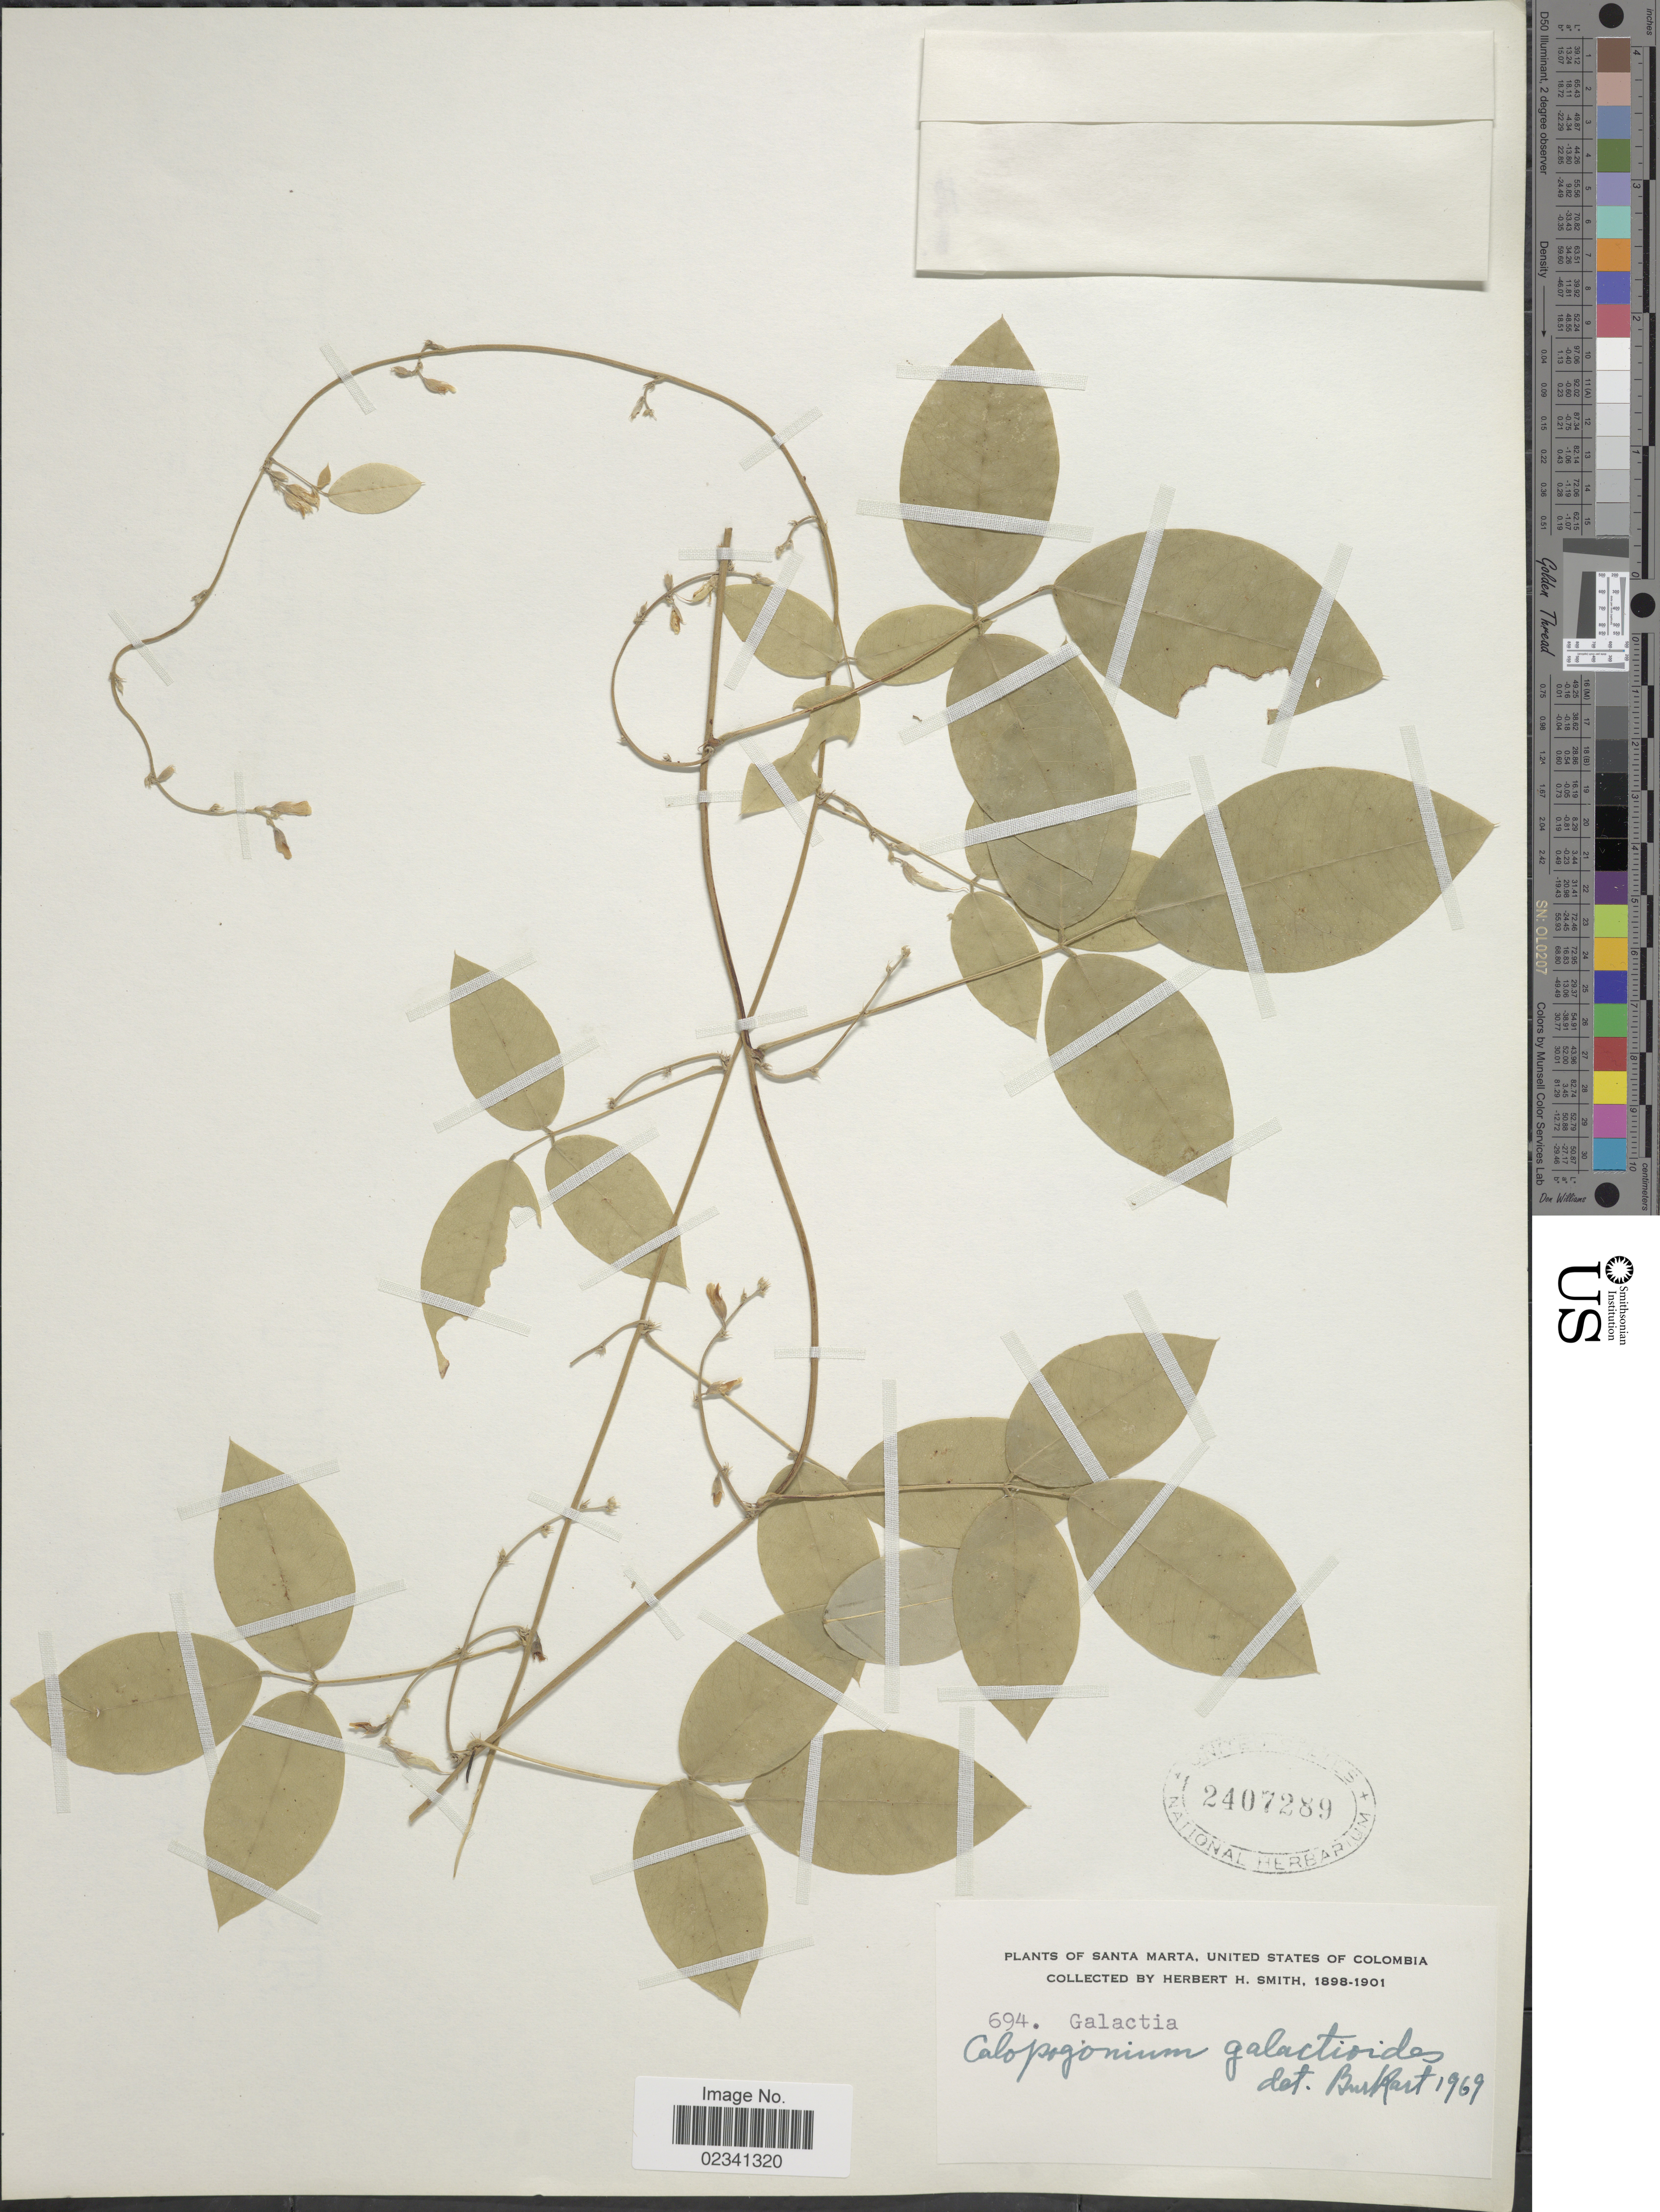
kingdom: Plantae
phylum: Tracheophyta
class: Magnoliopsida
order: Fabales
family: Fabaceae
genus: Calopogonium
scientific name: Calopogonium galactioides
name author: (Kunth) Hemsl.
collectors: Herbert H. Smith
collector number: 694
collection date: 1898/1901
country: Colombia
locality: Santa Marta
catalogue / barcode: US 2407289